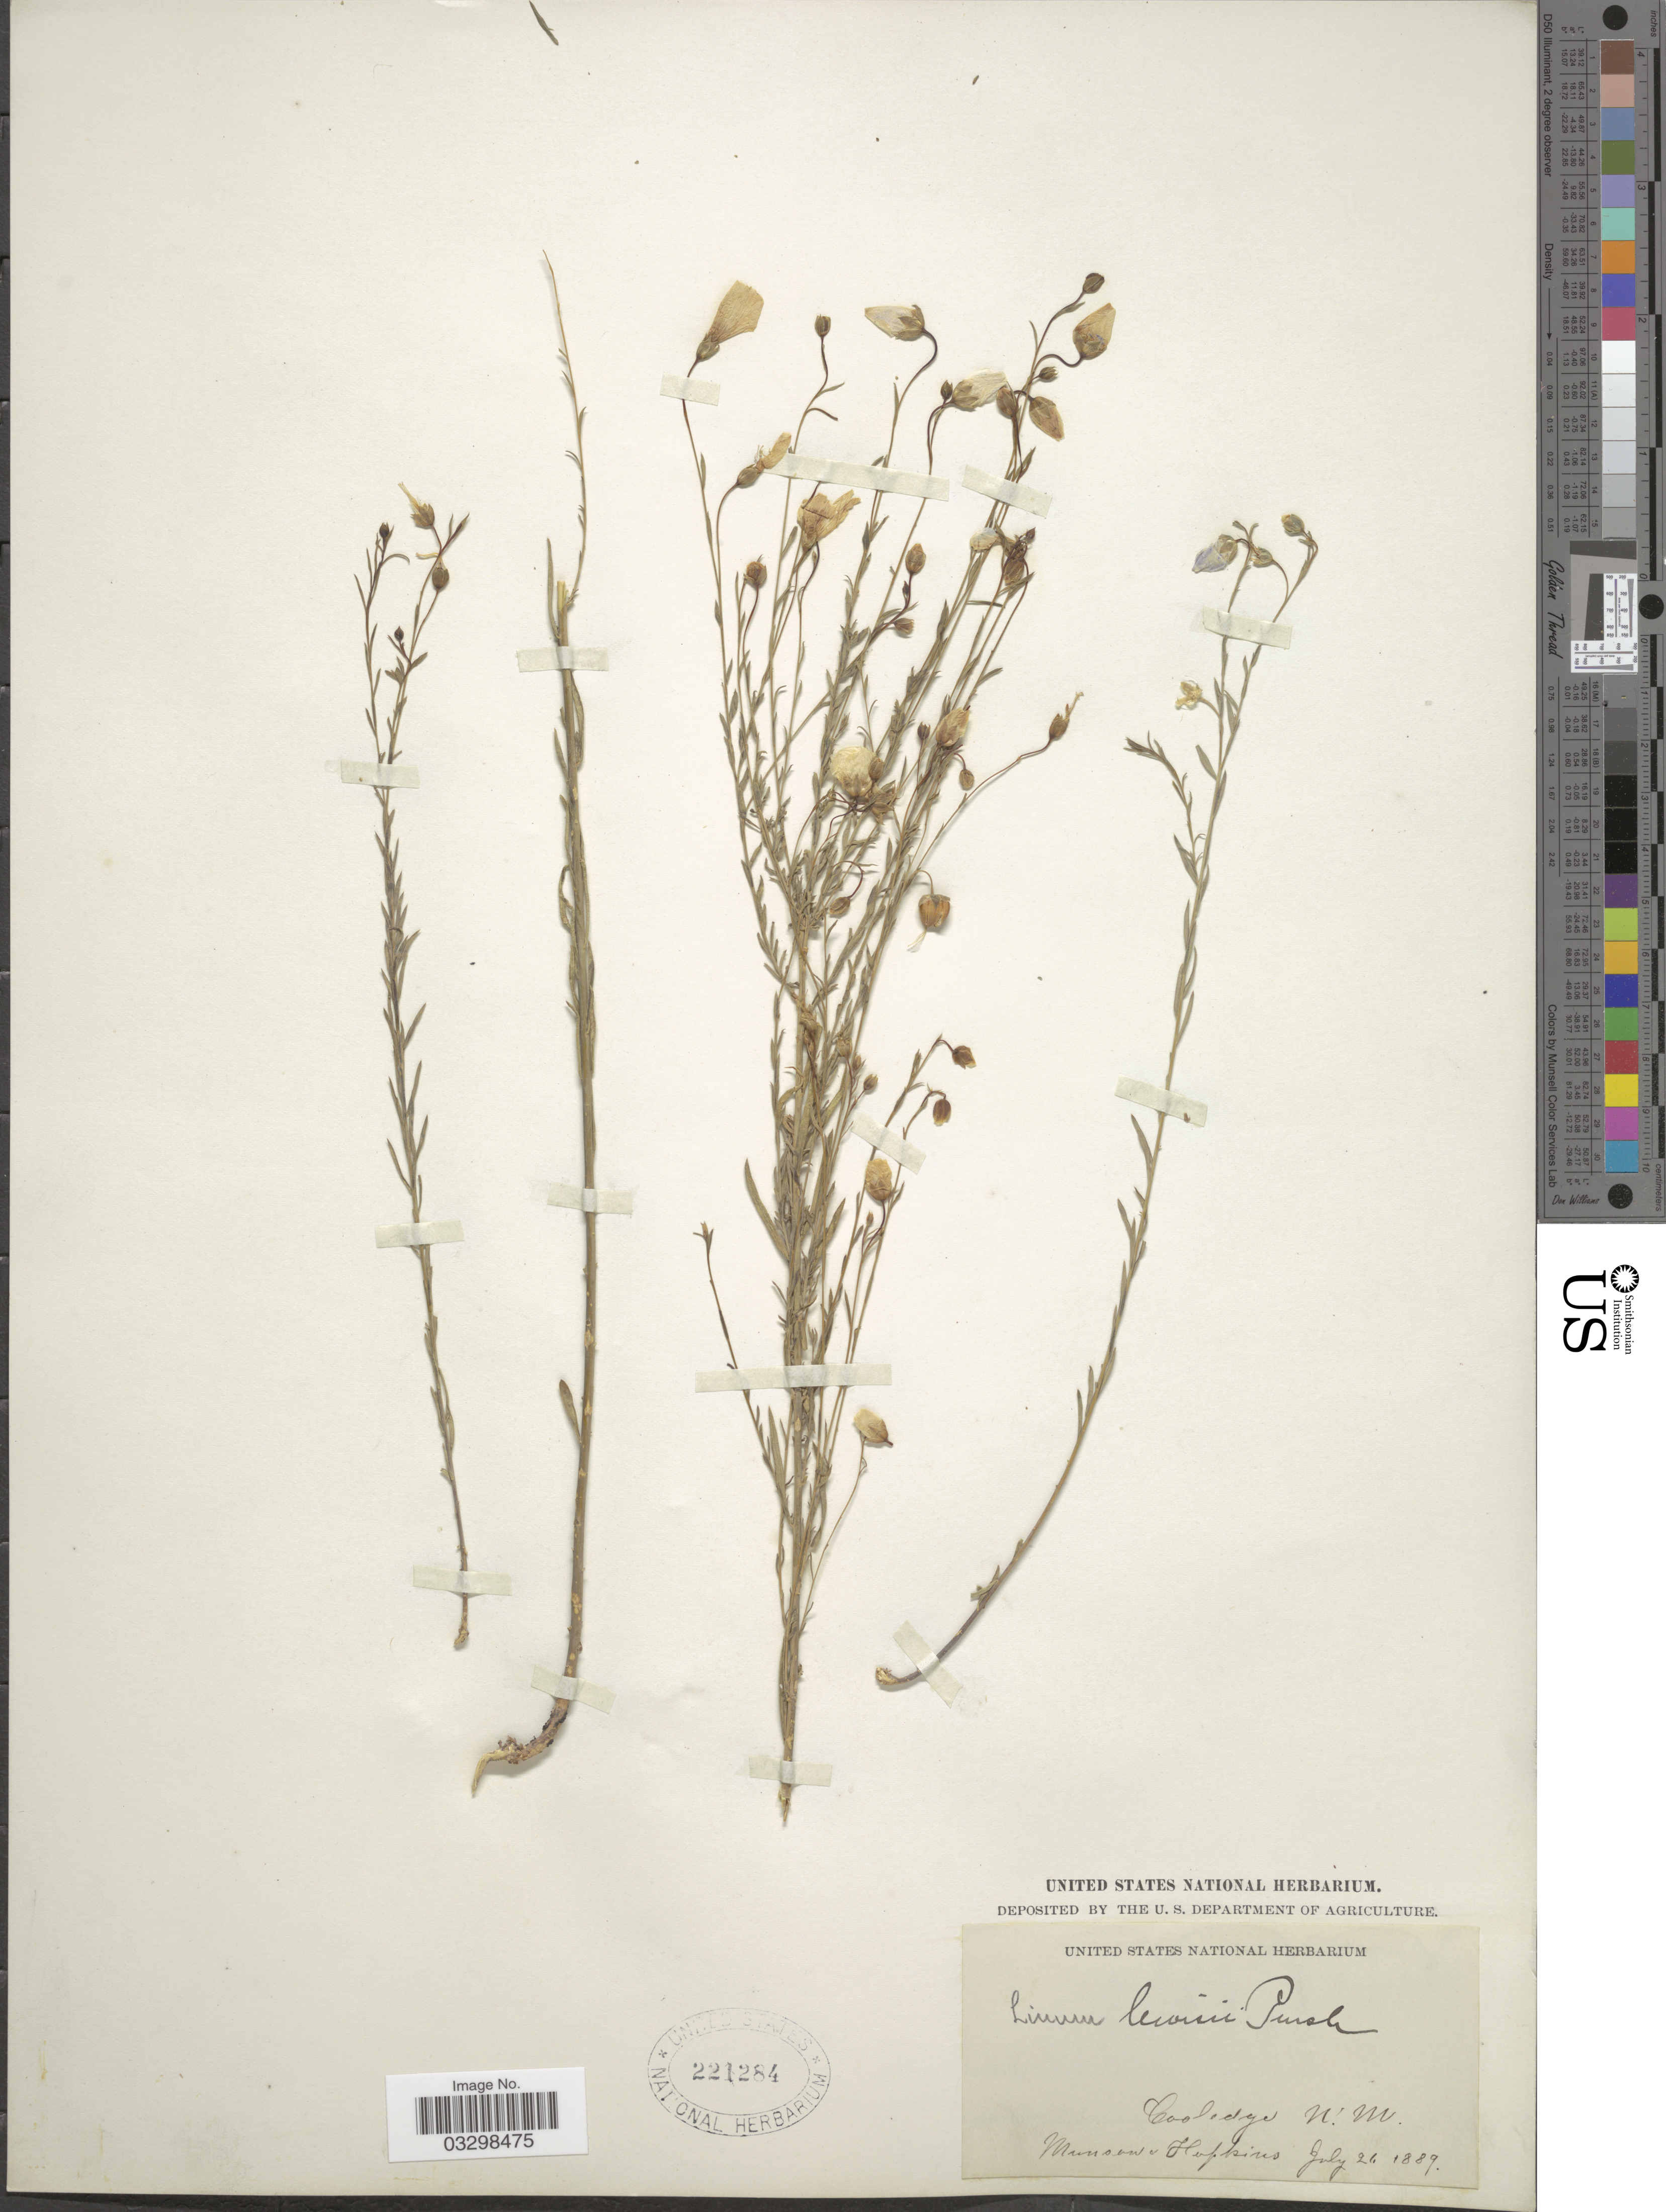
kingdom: Plantae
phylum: Tracheophyta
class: Magnoliopsida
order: Malpighiales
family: Linaceae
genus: Linum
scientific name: Linum lewisii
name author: Pursh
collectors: -. Munson & -. Hopkins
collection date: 1889-07-26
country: United States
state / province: New Mexico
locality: Coolidge.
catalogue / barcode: US 221284